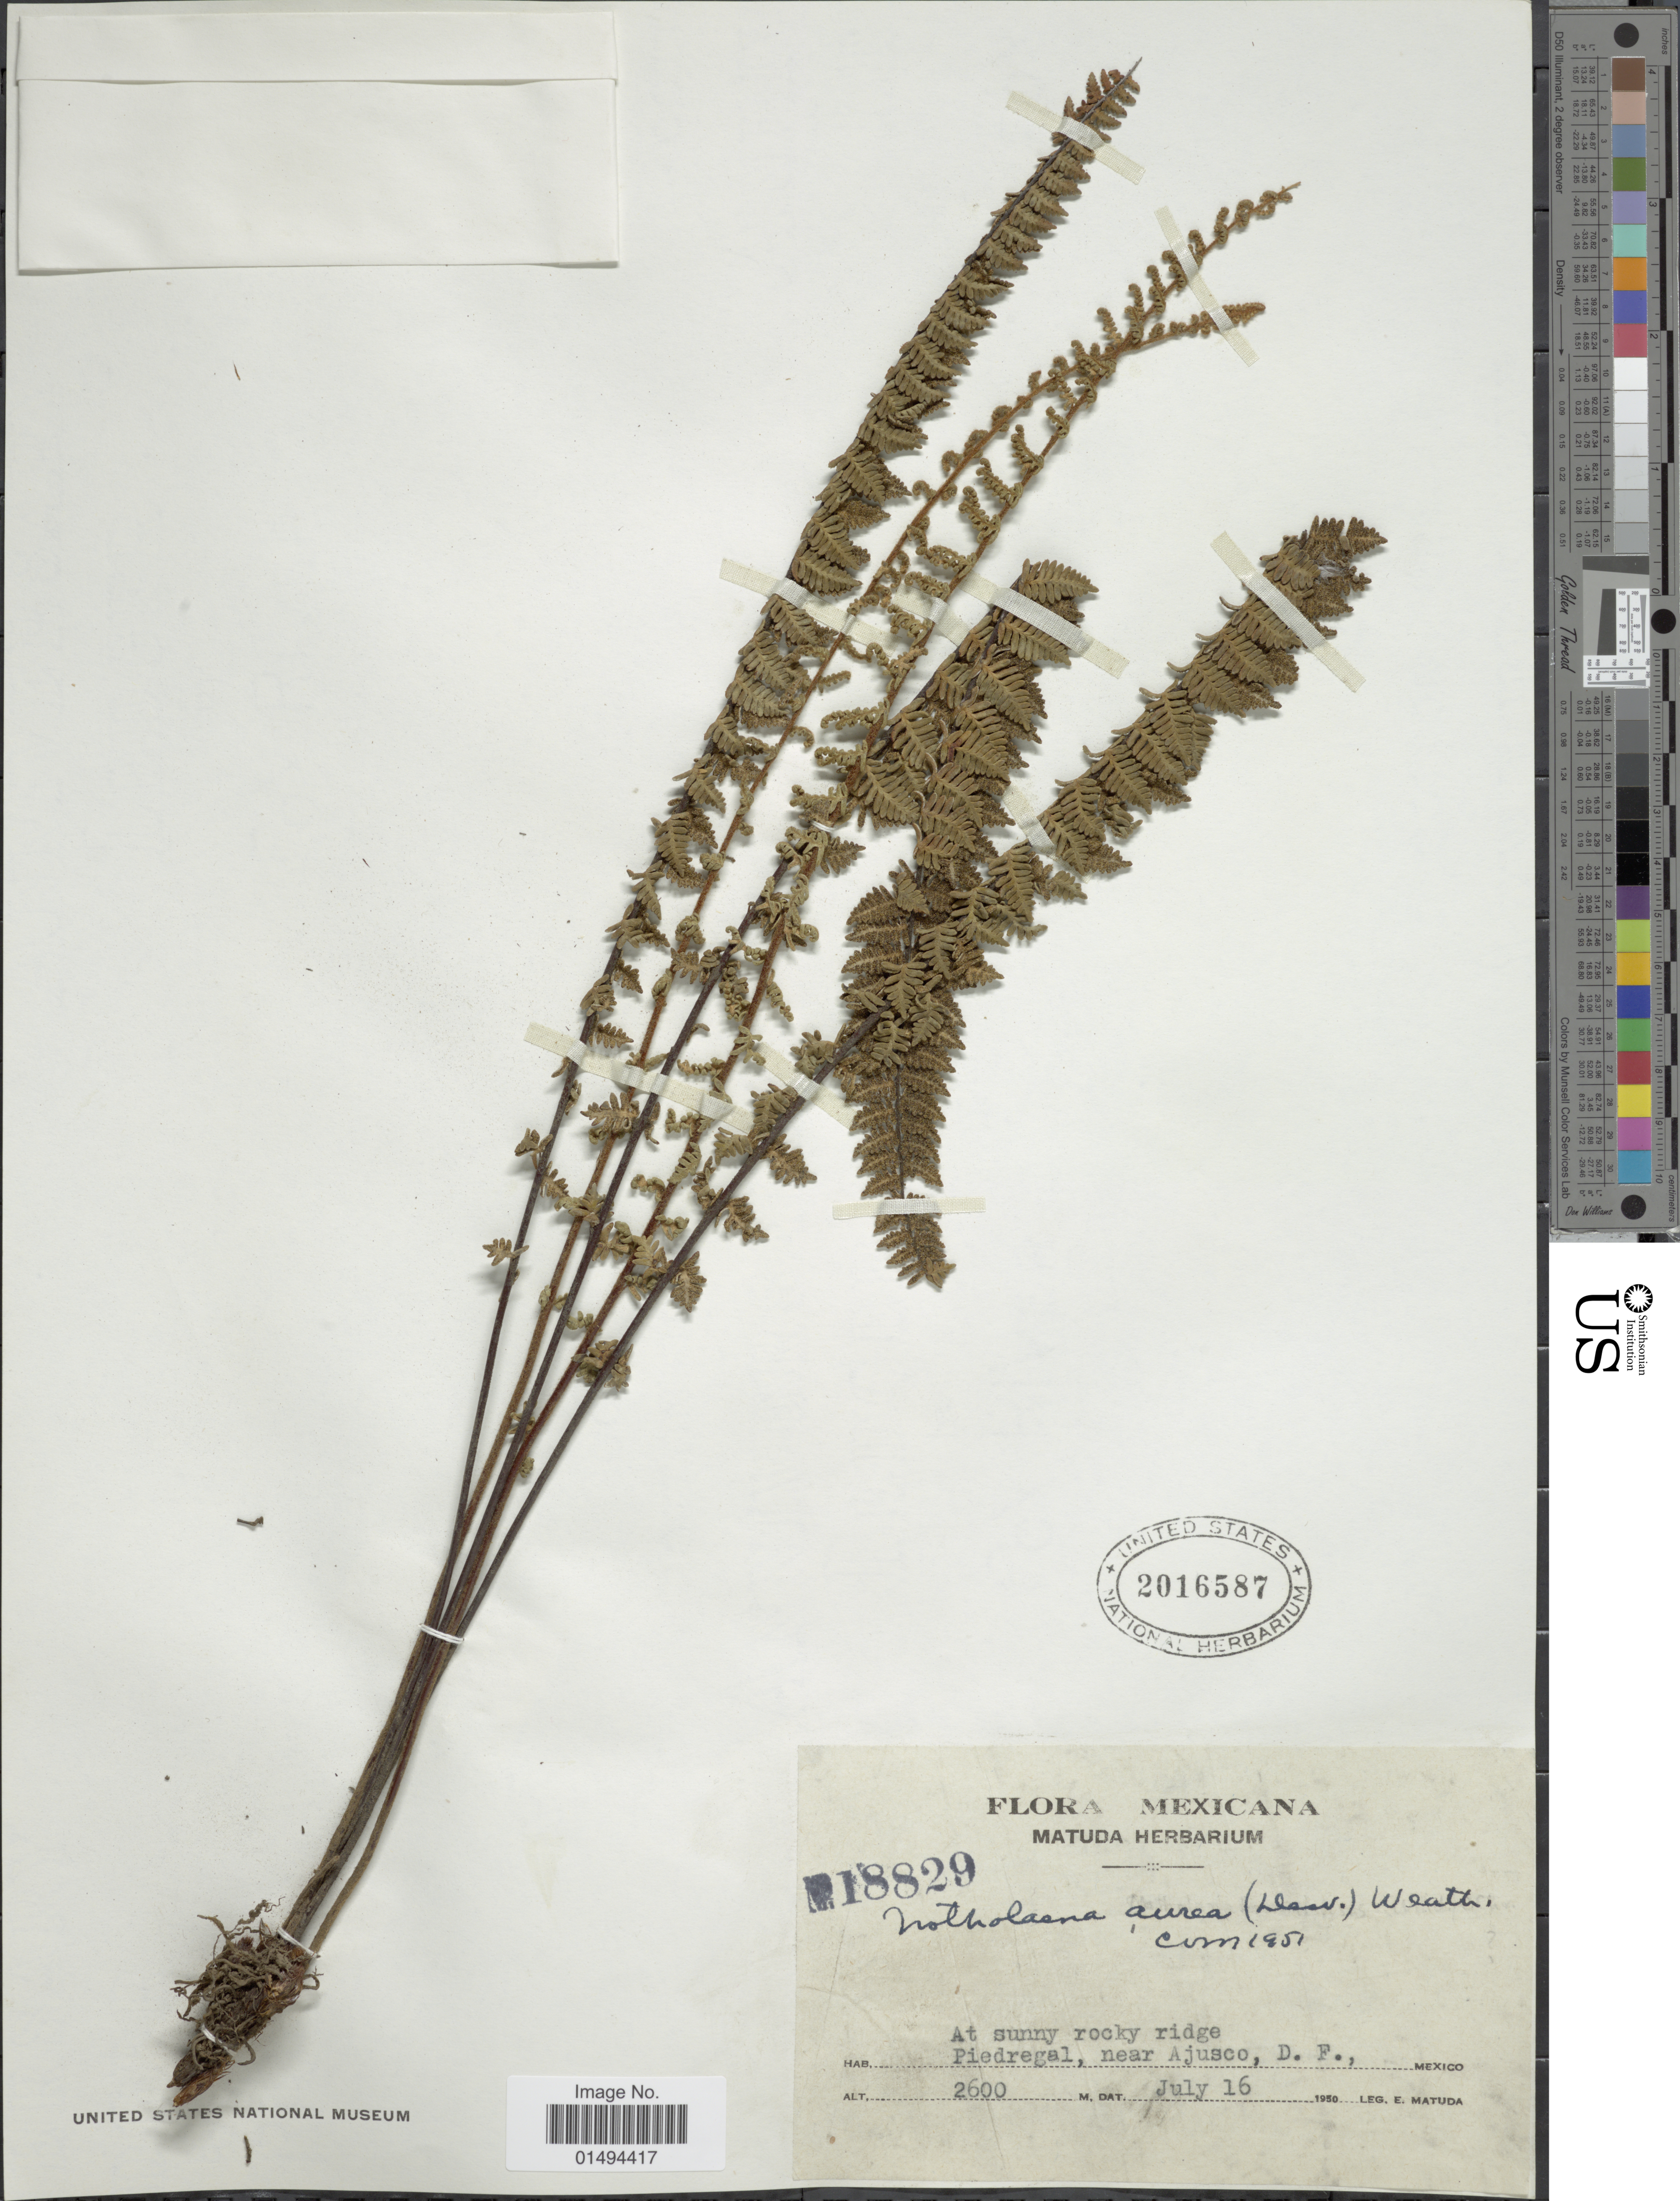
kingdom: Plantae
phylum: Tracheophyta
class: Polypodiopsida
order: Polypodiales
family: Pteridaceae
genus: Myriopteris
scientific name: Myriopteris aurea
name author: (Poir.) Grusz & Windham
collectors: E. Matuda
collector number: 18829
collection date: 1950-07-16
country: Mexico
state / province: Distrito Federal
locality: Piedregal, near Ajusco, D. F.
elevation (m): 2600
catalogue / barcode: US 2016587